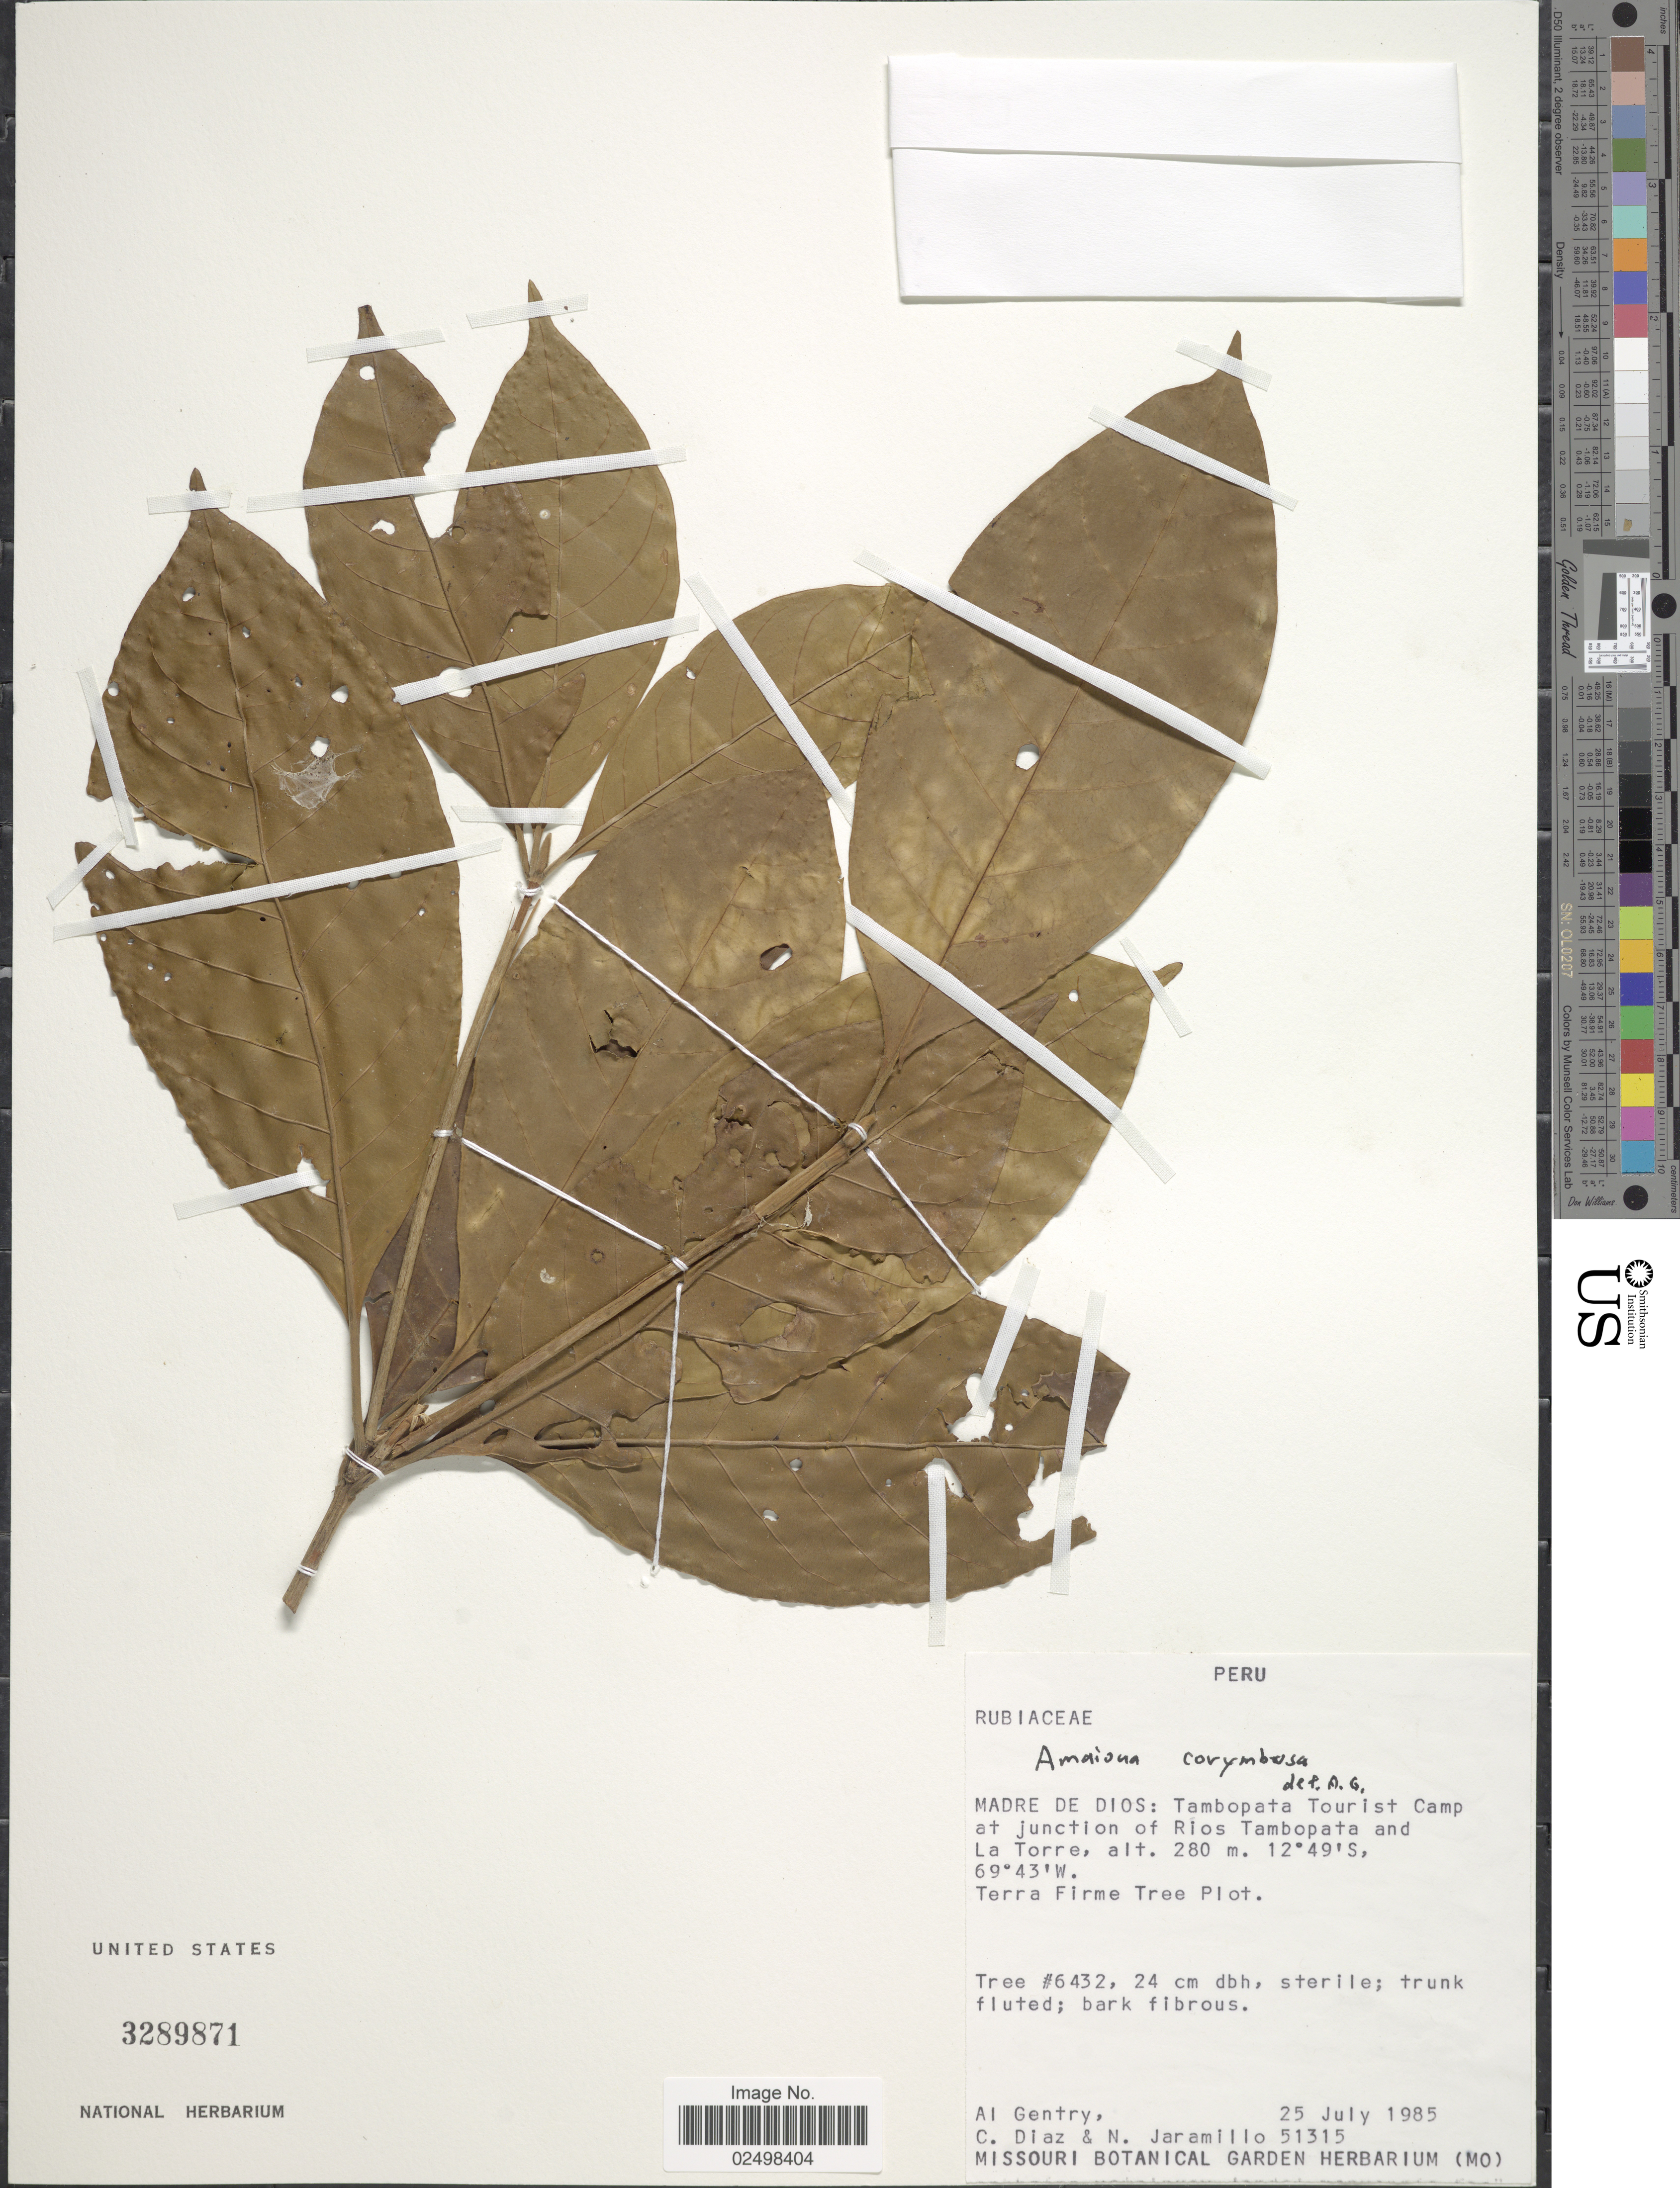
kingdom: Plantae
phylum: Tracheophyta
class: Magnoliopsida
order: Gentianales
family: Rubiaceae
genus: Amaioua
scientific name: Amaioua corymbosa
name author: Kunth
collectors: A. H. Gentry, C. Díaz & N. Jaramillo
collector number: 51315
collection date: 1985-07-25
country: Peru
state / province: Madre de Dios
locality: Tambopata Tourist Camp at junction of Rios Tambopata and La Torre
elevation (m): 280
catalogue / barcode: US 3289871